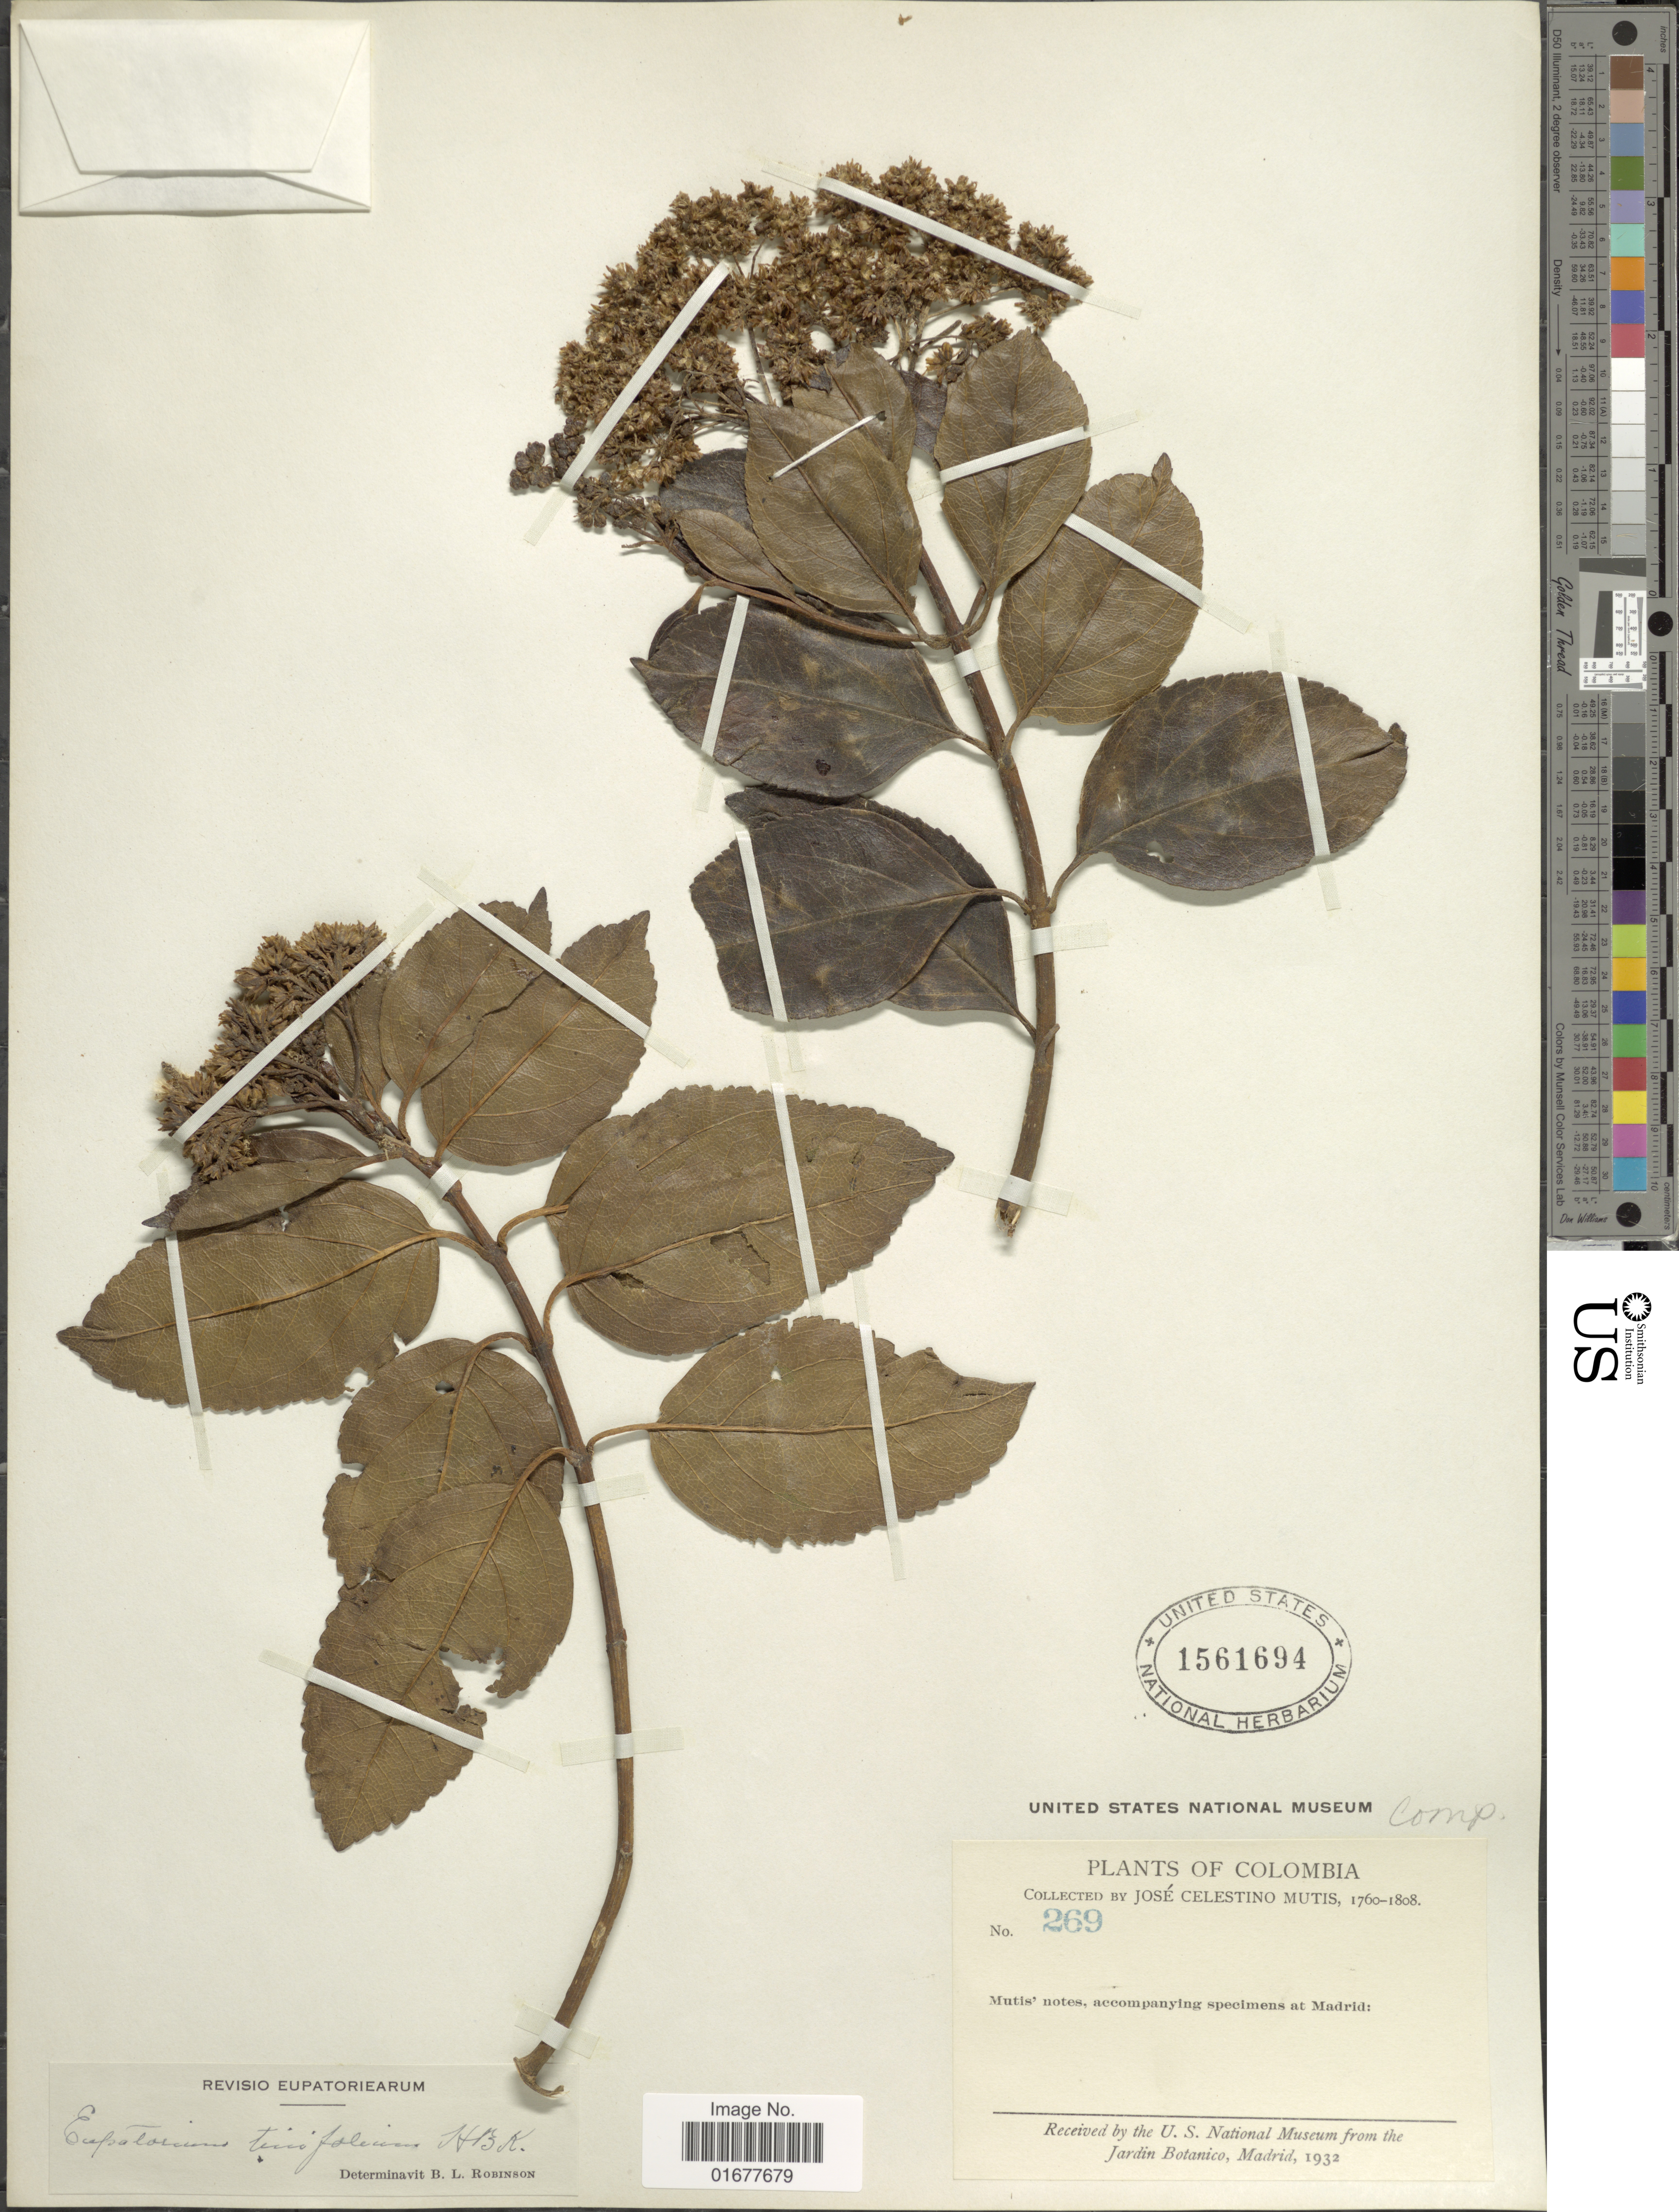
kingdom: Plantae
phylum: Tracheophyta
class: Magnoliopsida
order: Asterales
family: Asteraceae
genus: Ageratina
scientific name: Ageratina tinifolia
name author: (Kunth) R.M. King & H. Rob.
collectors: J. C. B. Mutis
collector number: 259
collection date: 1760/1808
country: Colombia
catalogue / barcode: US 1561694